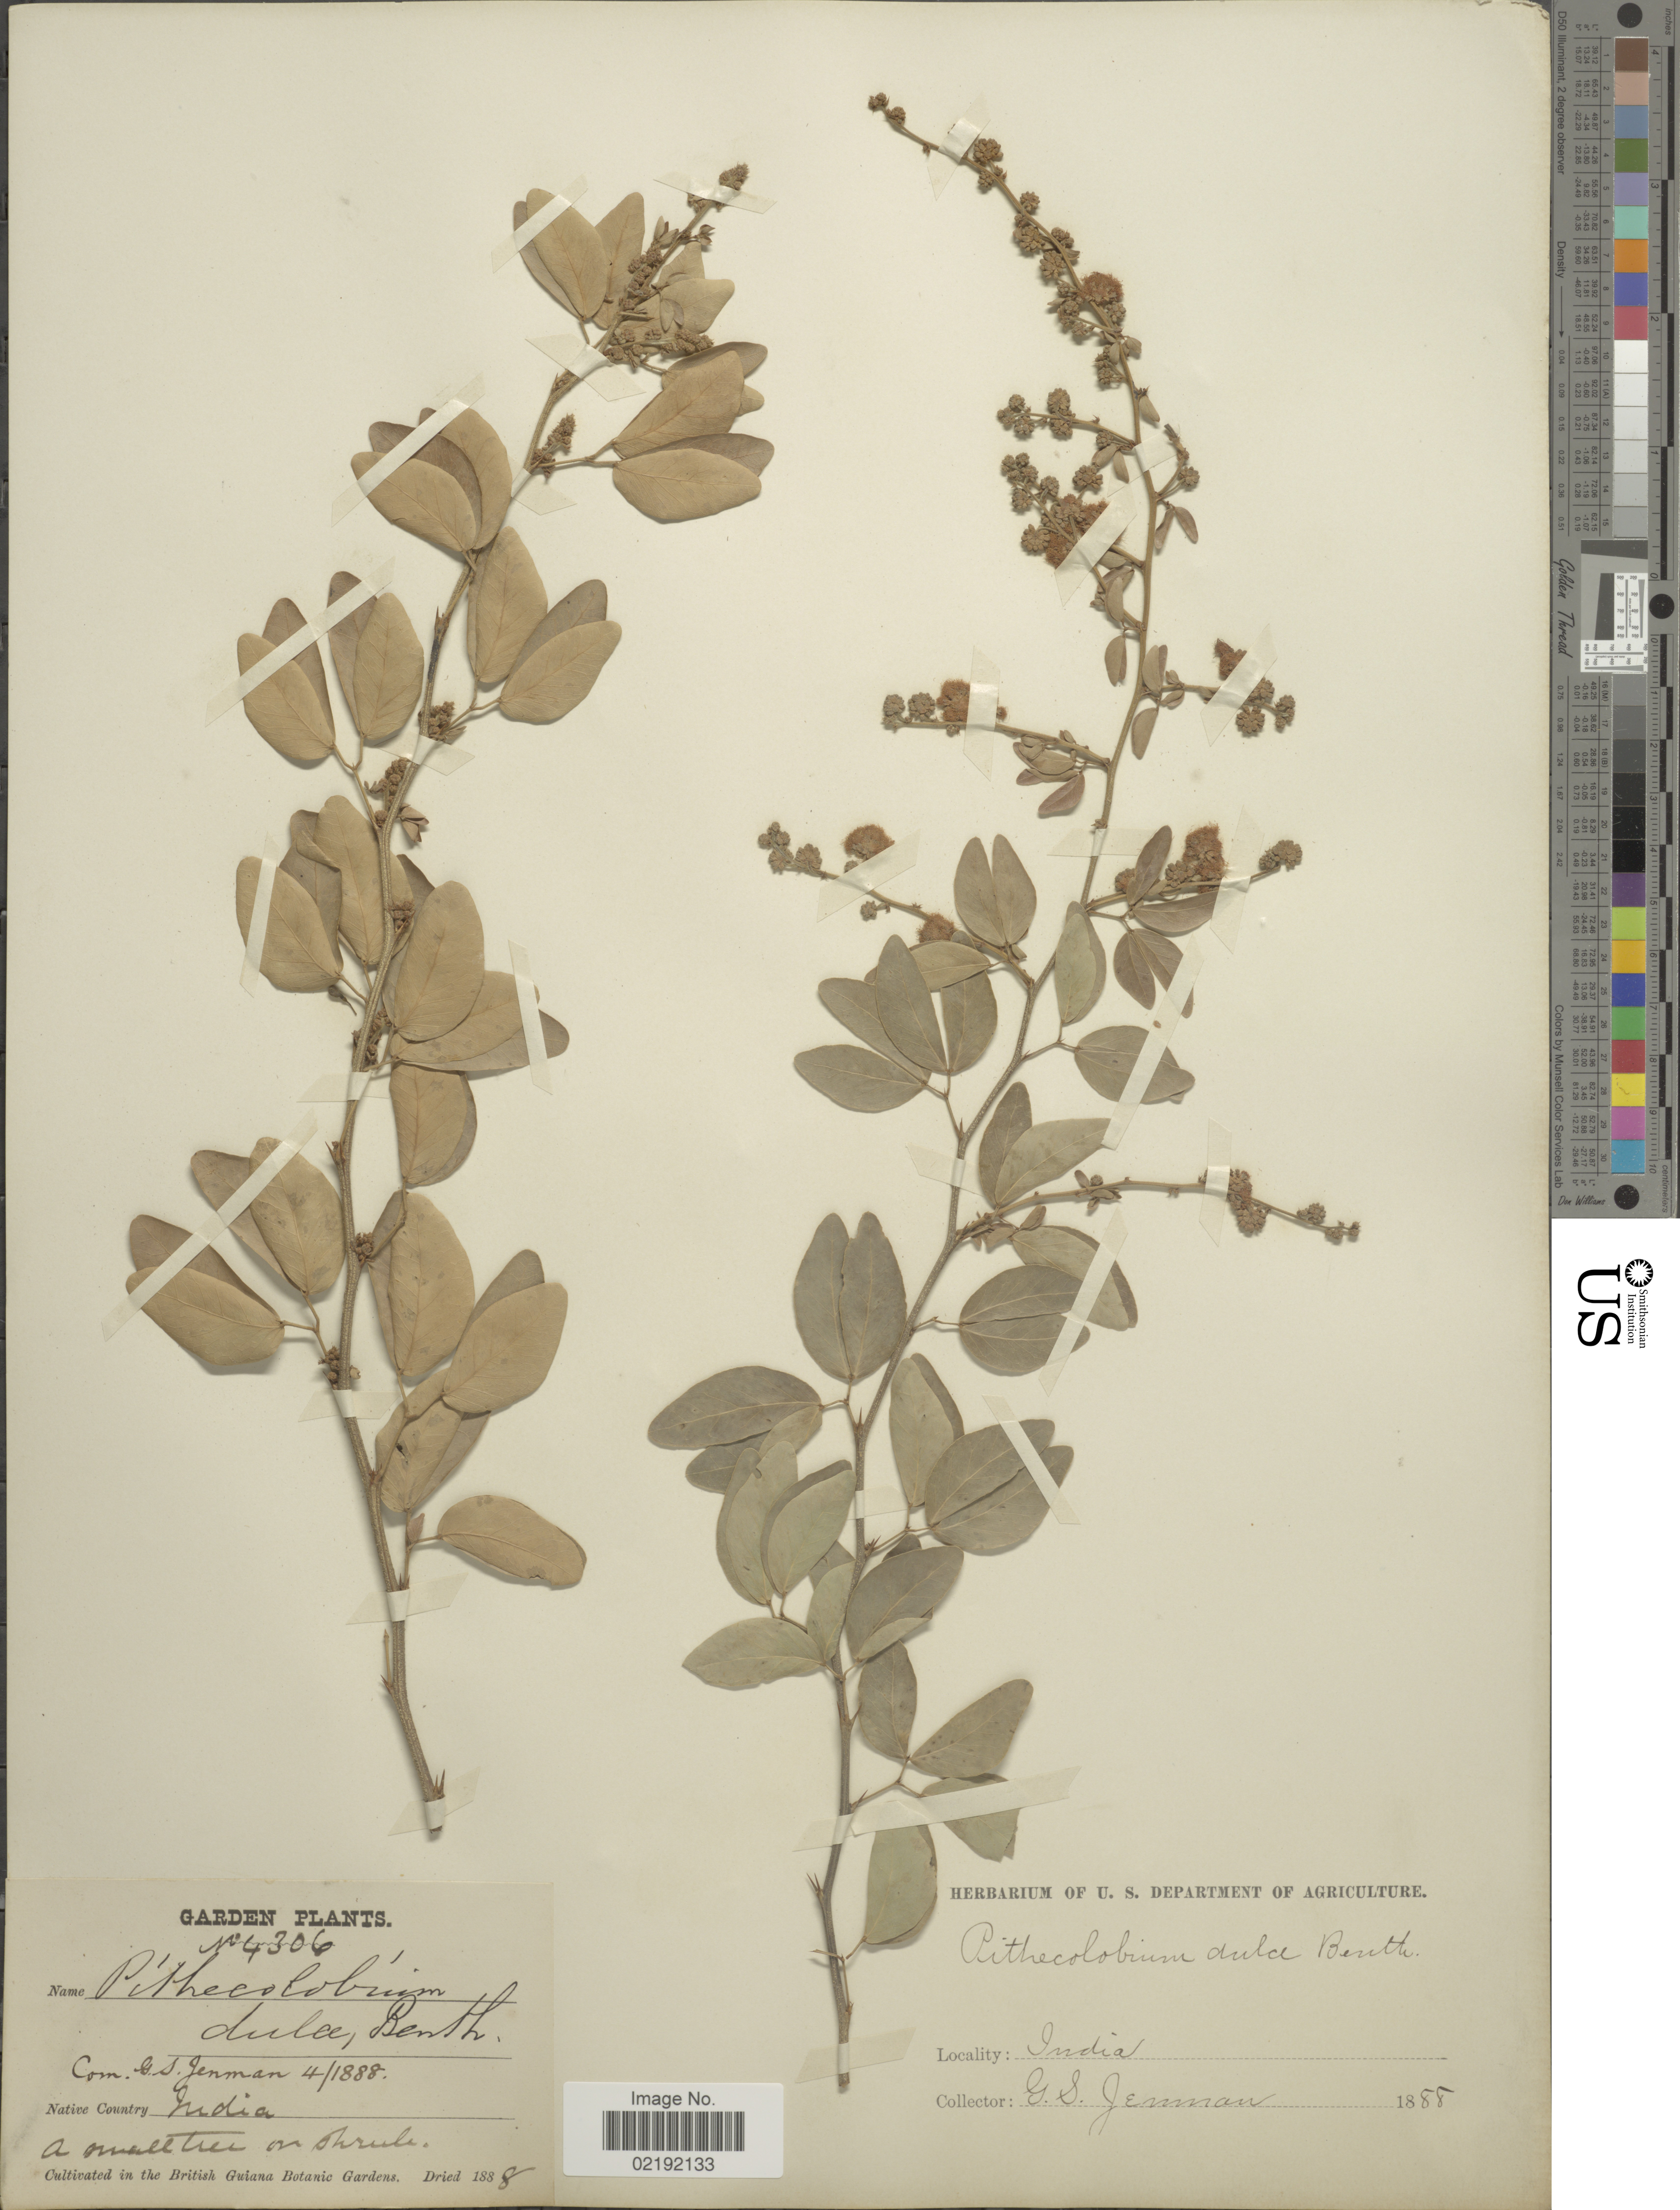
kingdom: Plantae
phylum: Tracheophyta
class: Magnoliopsida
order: Fabales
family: Fabaceae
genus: Pithecellobium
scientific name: Pithecellobium dulce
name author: (Roxb.) Benth.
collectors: G. S. Jenman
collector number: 4306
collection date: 1888-04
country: Guyana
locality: Cultivated in the British Guiana Botanic Gardens. Native country: India